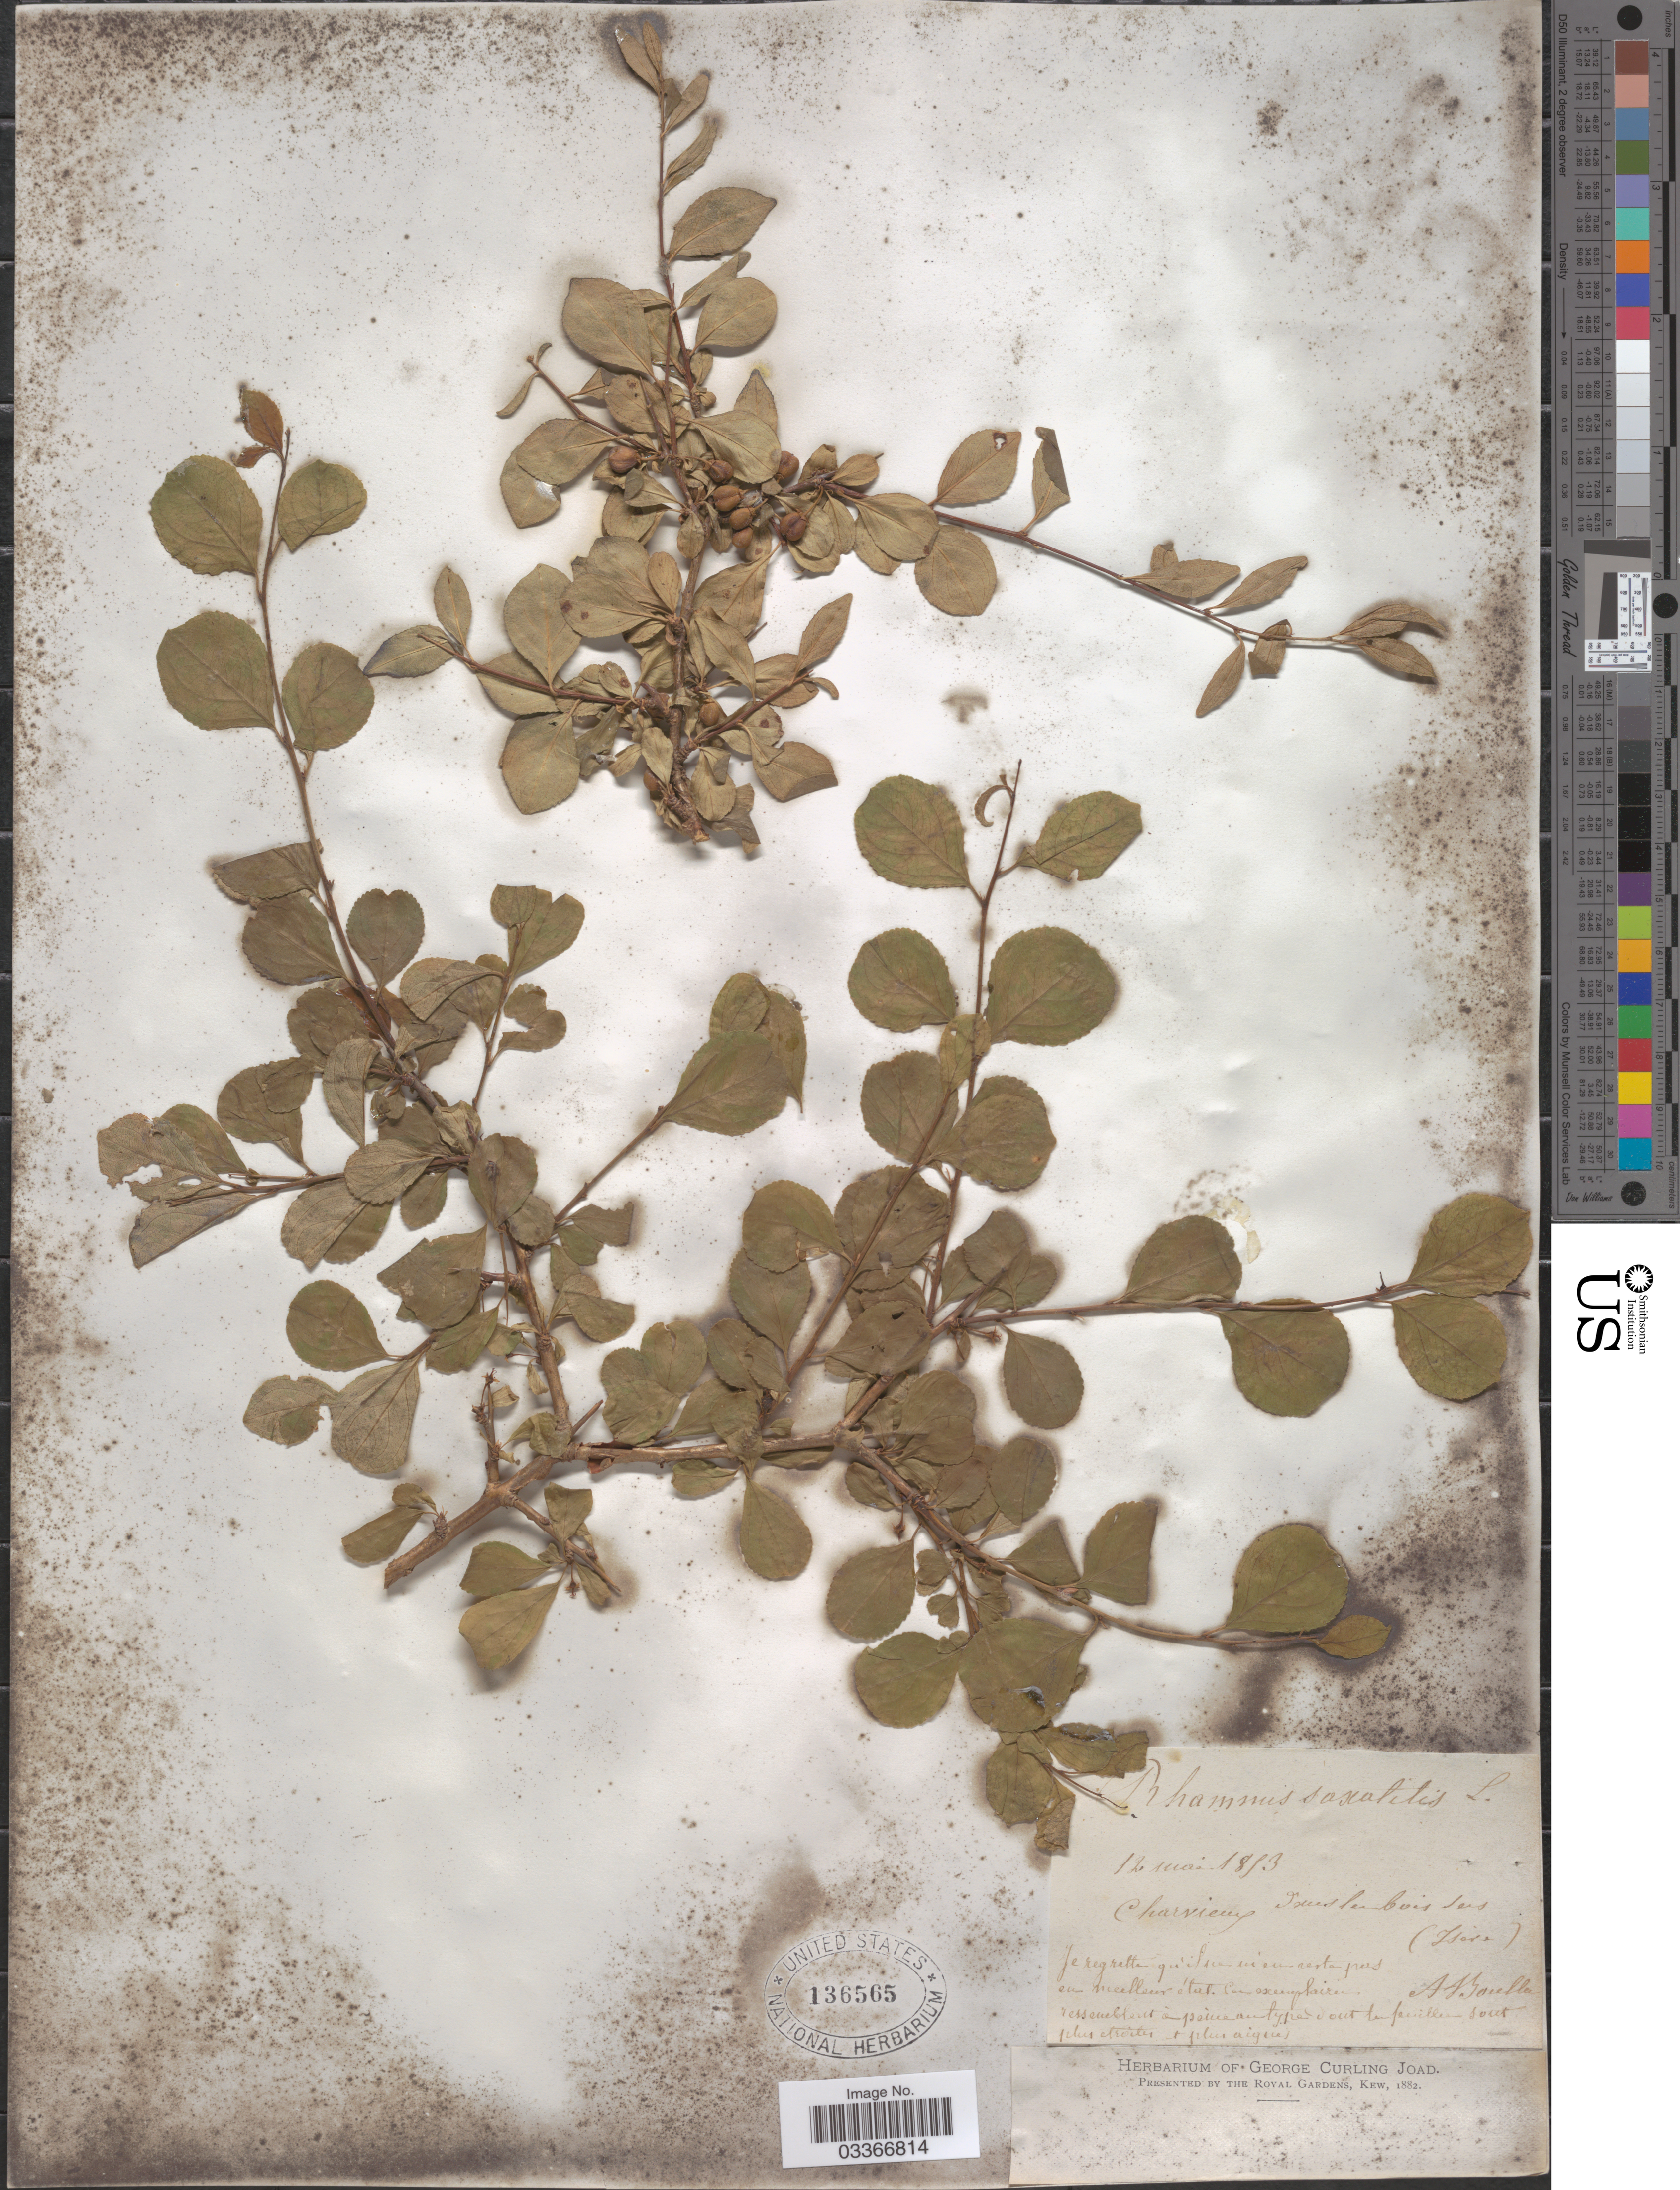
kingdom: Plantae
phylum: Tracheophyta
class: Magnoliopsida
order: Rosales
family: Rhamnaceae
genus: Rhamnus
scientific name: Rhamnus saxatilis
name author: Jacq.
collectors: A. Boullu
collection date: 1853-05-12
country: France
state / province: Auvergne-Rhône-Alpes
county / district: Isère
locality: Charvieux dessus les bois vers (Isere).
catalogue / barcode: US 136565